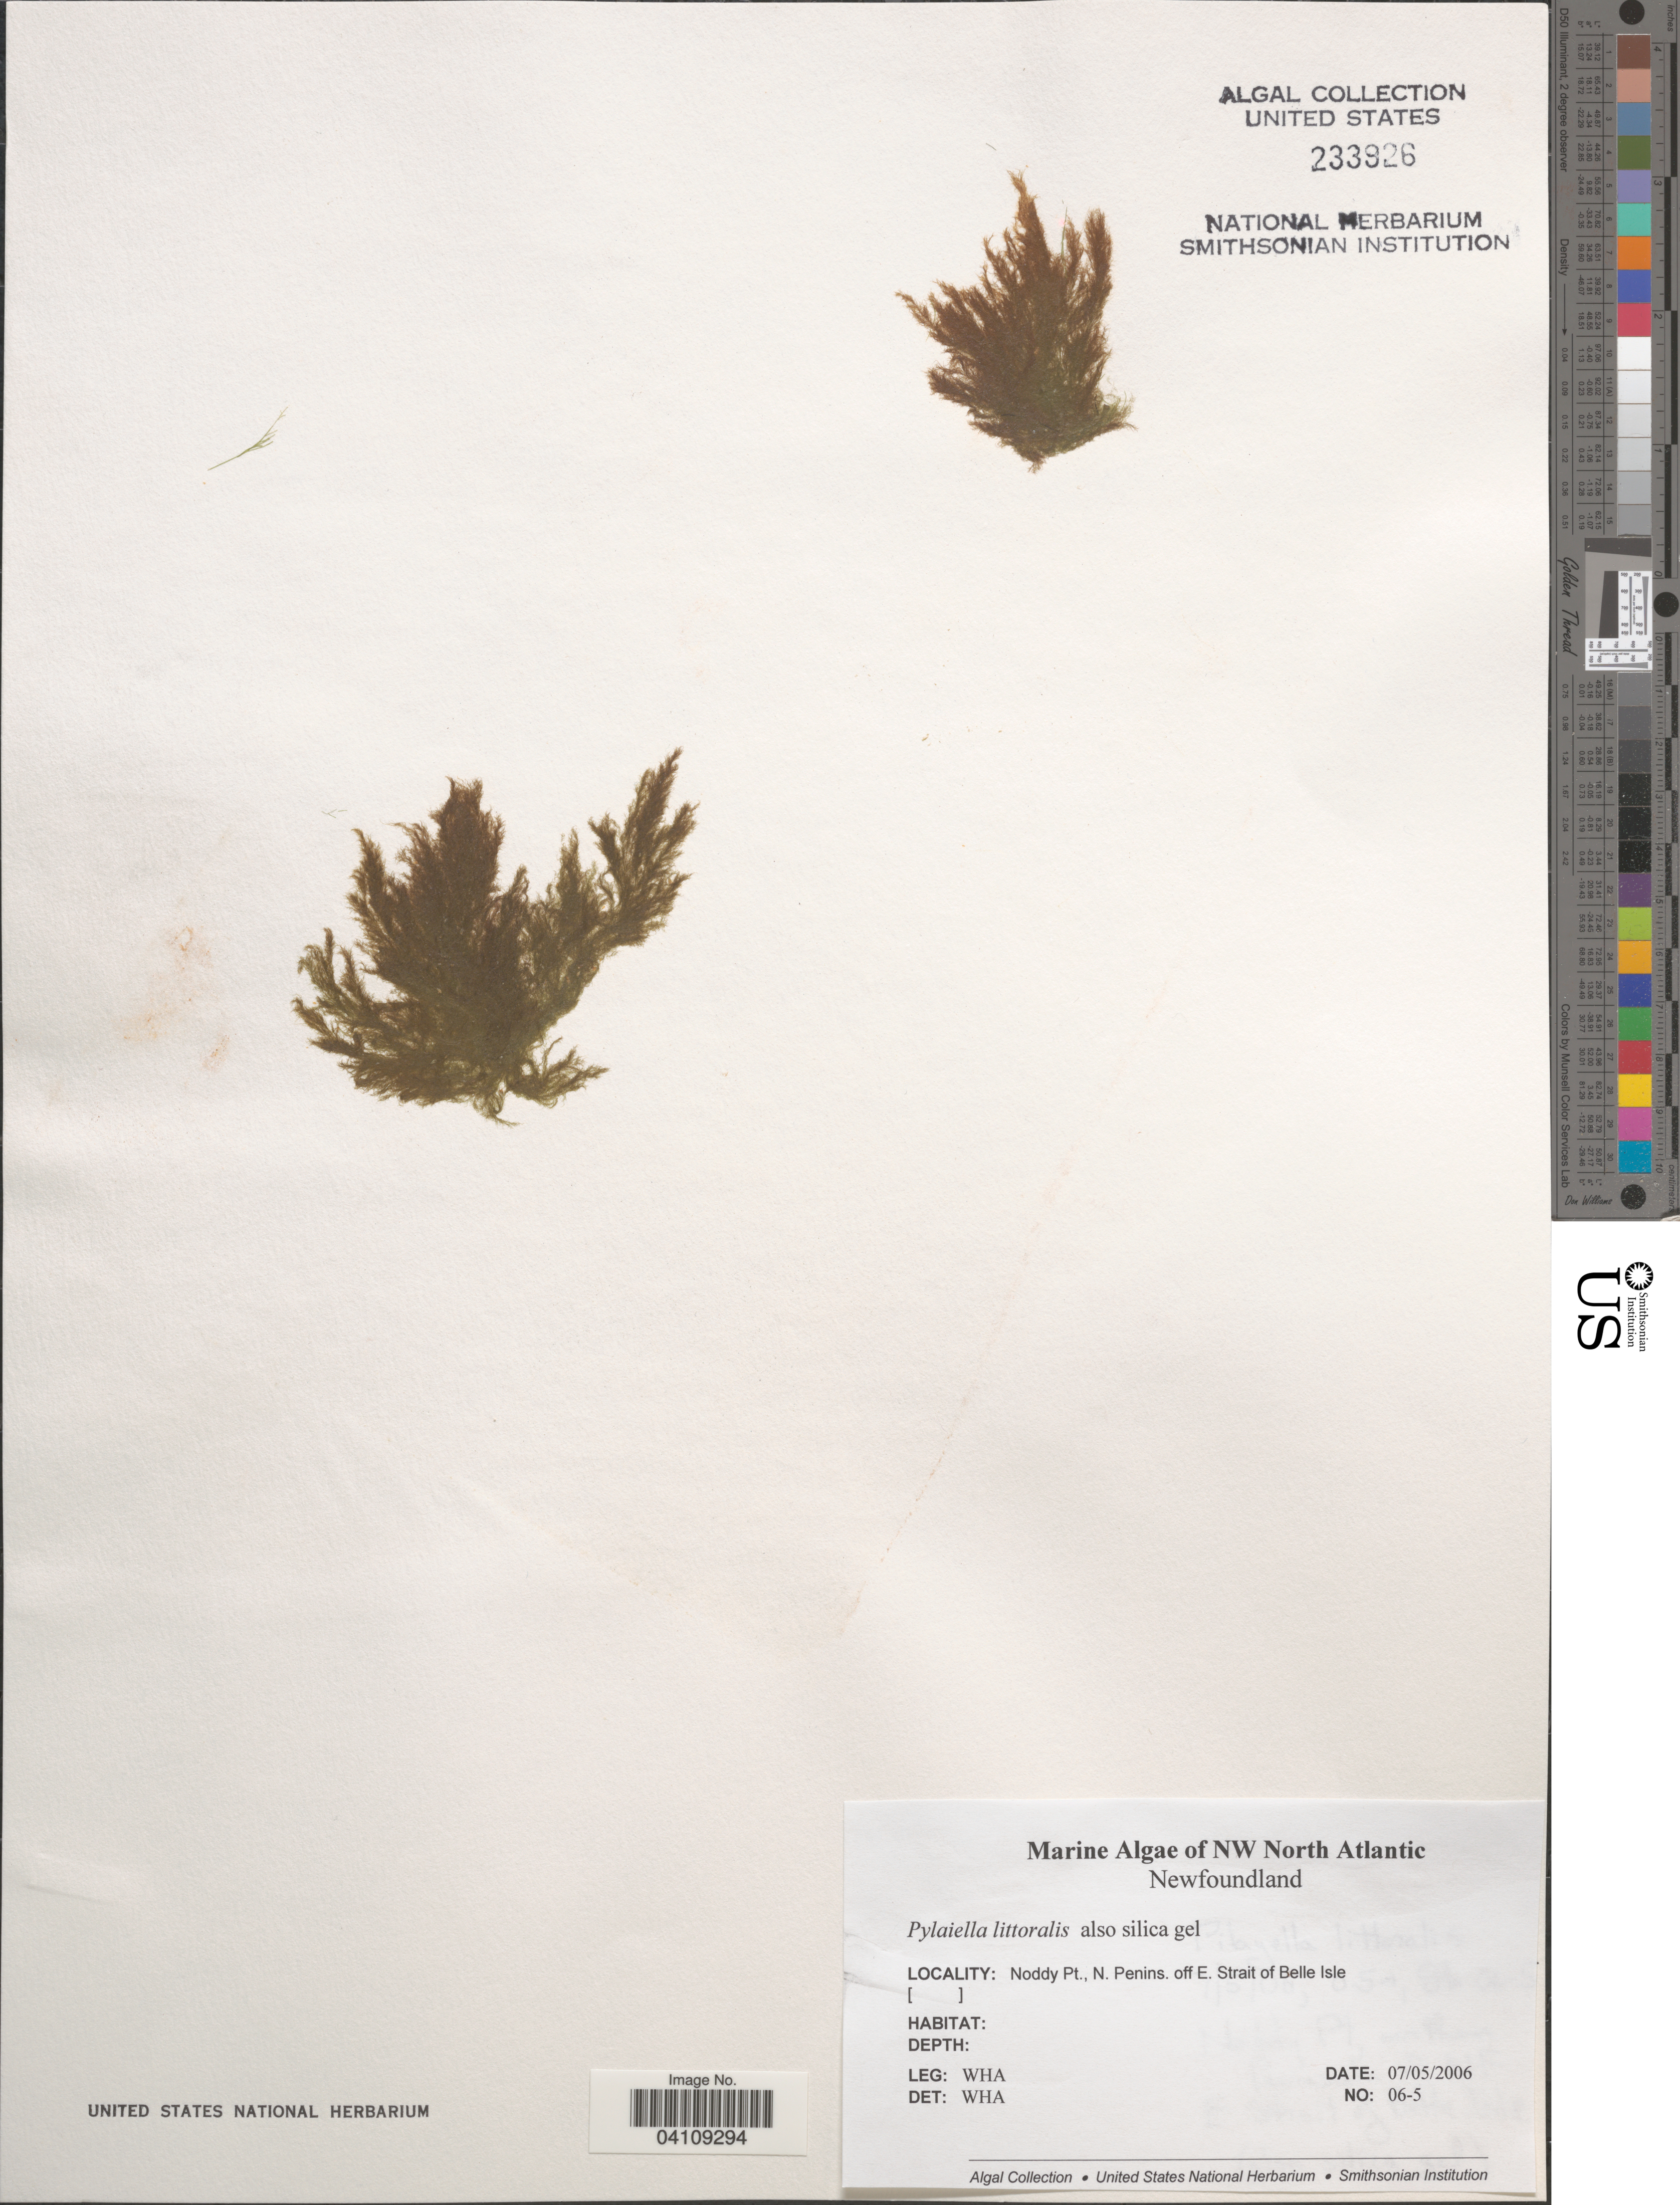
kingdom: Chromista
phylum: Ochrophyta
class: Phaeophyceae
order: Ectocarpales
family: Acinetosporaceae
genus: Pylaiella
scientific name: Pylaiella littoralis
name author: (L.) Kjellman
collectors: W. H. Adey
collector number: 06-5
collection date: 2006-07-05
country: Canada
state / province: Newfoundland and Labrador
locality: NW North Atlantic. Noddy Pt., N. Penins. off E. Strait of Belle Isle.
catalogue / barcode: US 233926